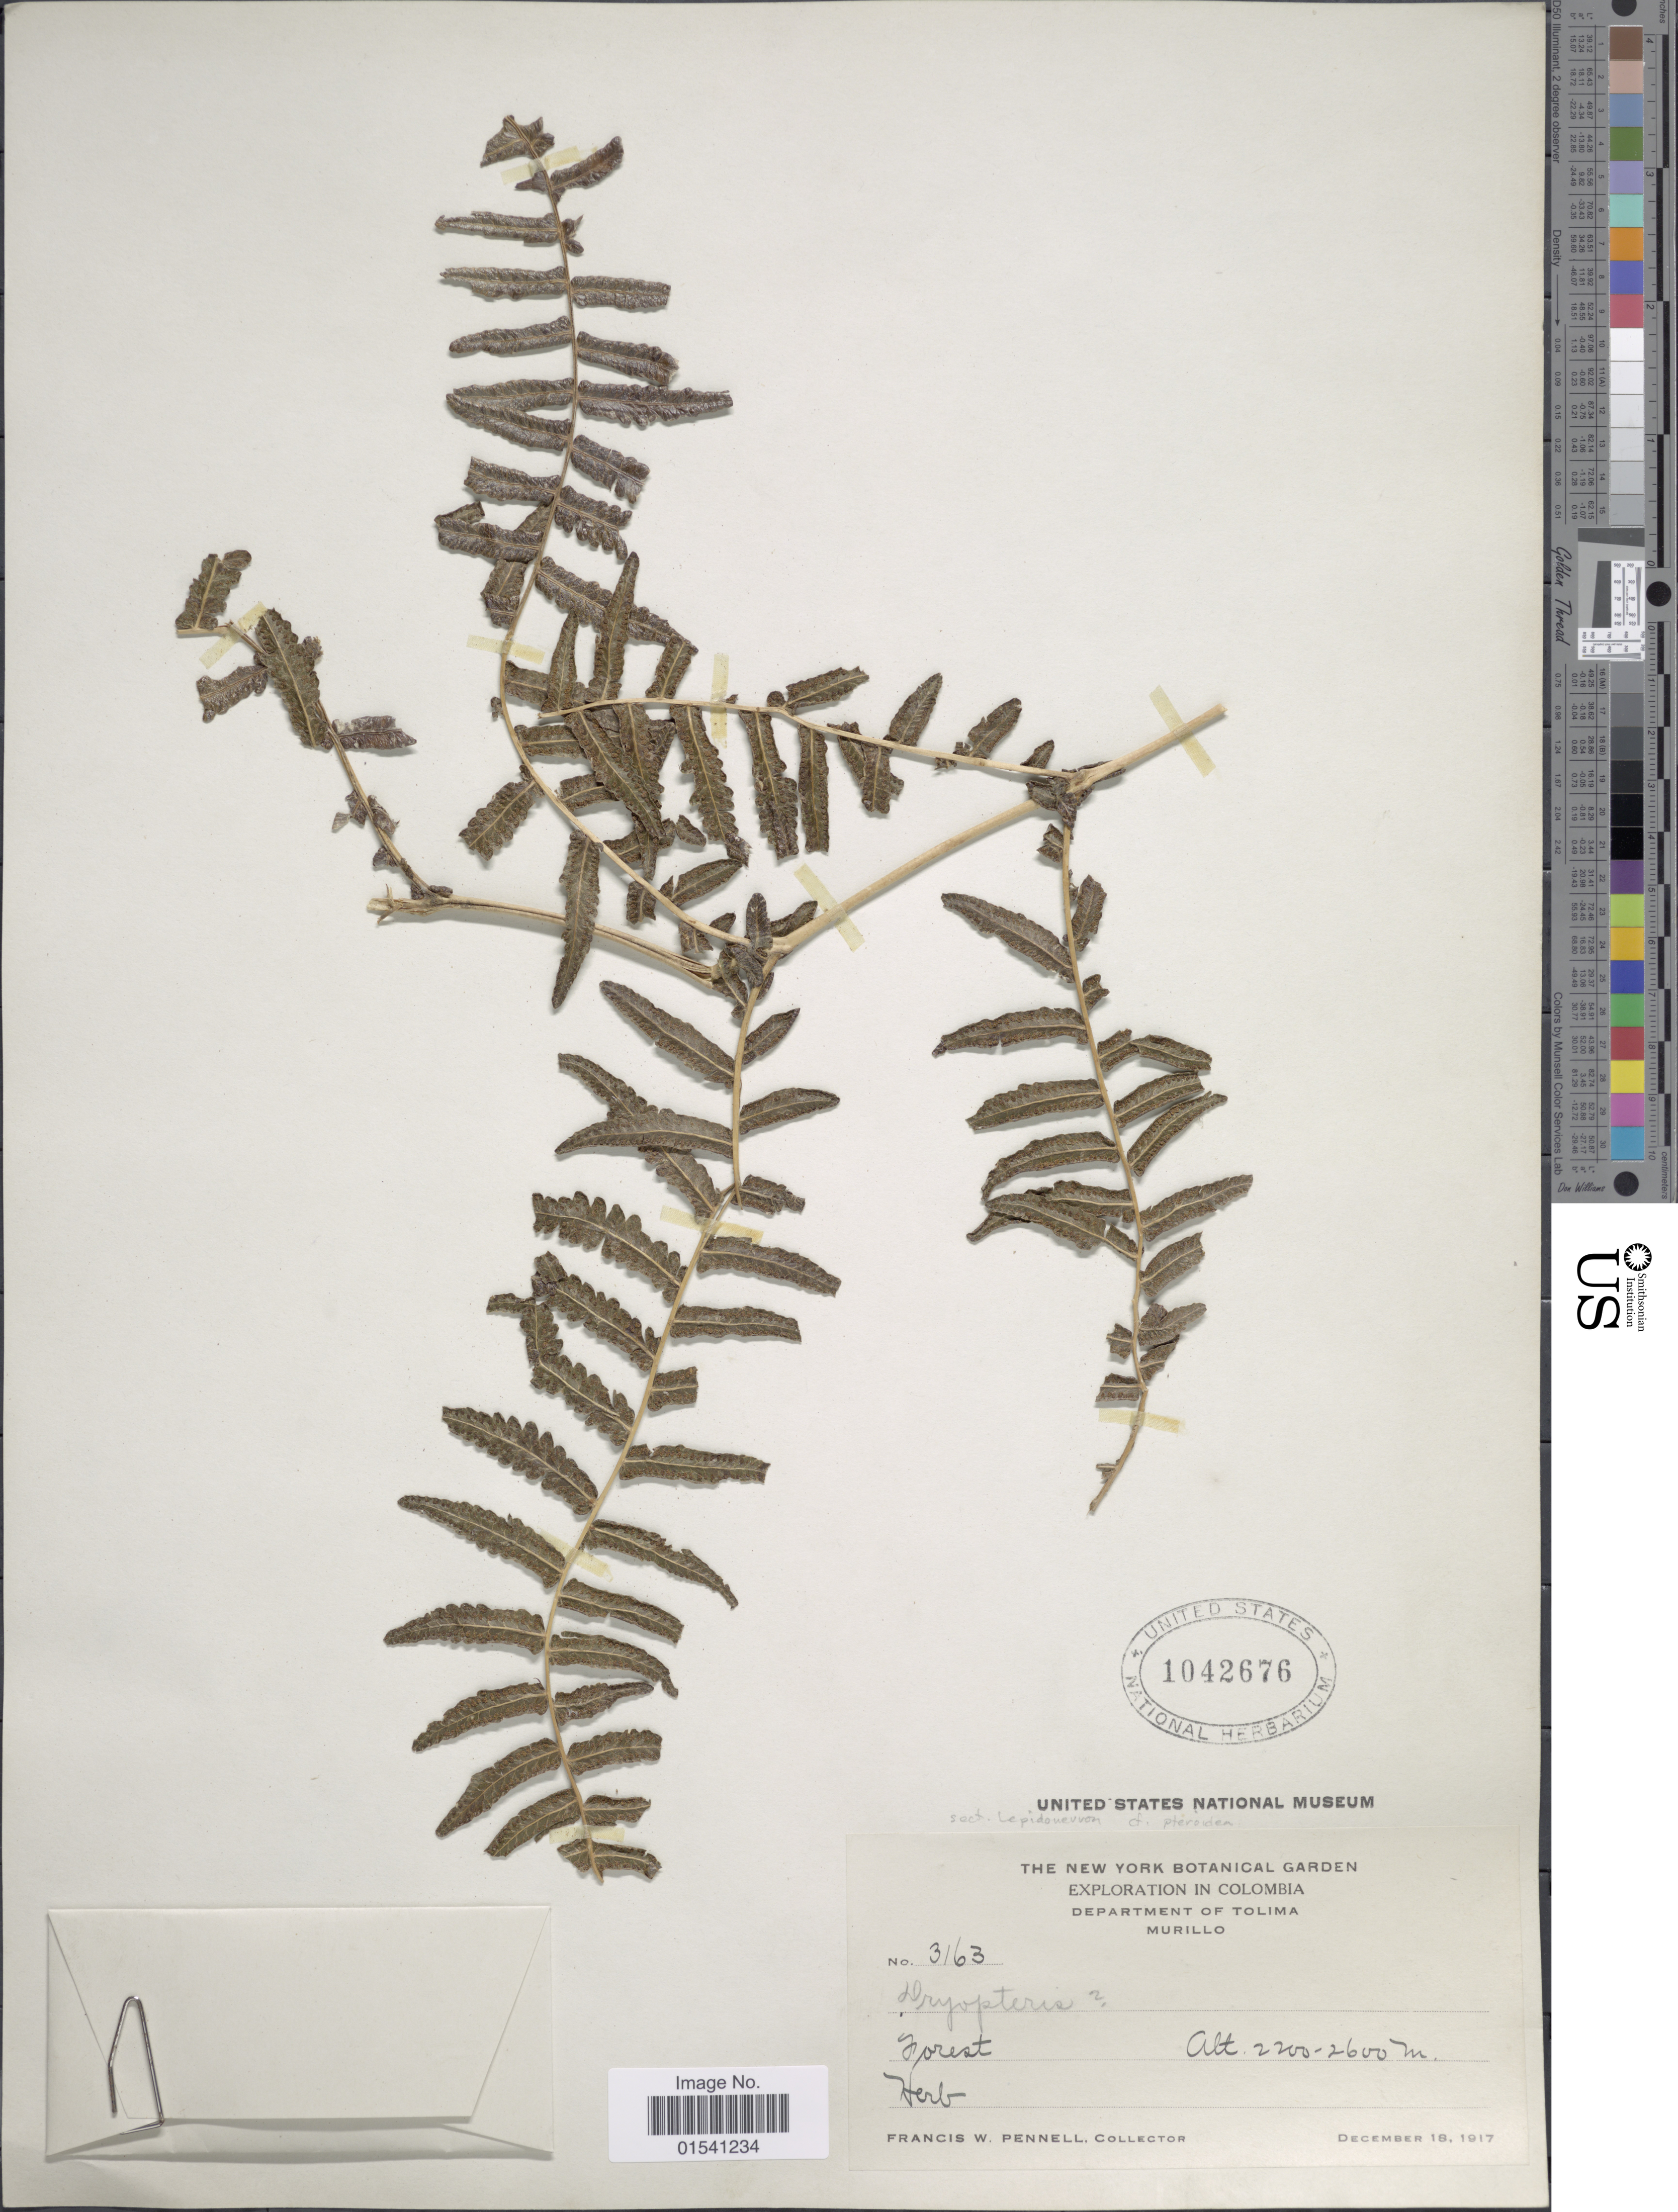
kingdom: Plantae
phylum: Tracheophyta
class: Polypodiopsida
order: Polypodiales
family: Thelypteridaceae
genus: Amauropelta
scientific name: Amauropelta sp.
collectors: F. W. Pennell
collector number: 3163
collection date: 1917-12-18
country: Colombia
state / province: Tolima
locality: Department of Tolima, Murillo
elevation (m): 2200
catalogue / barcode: US 1042676